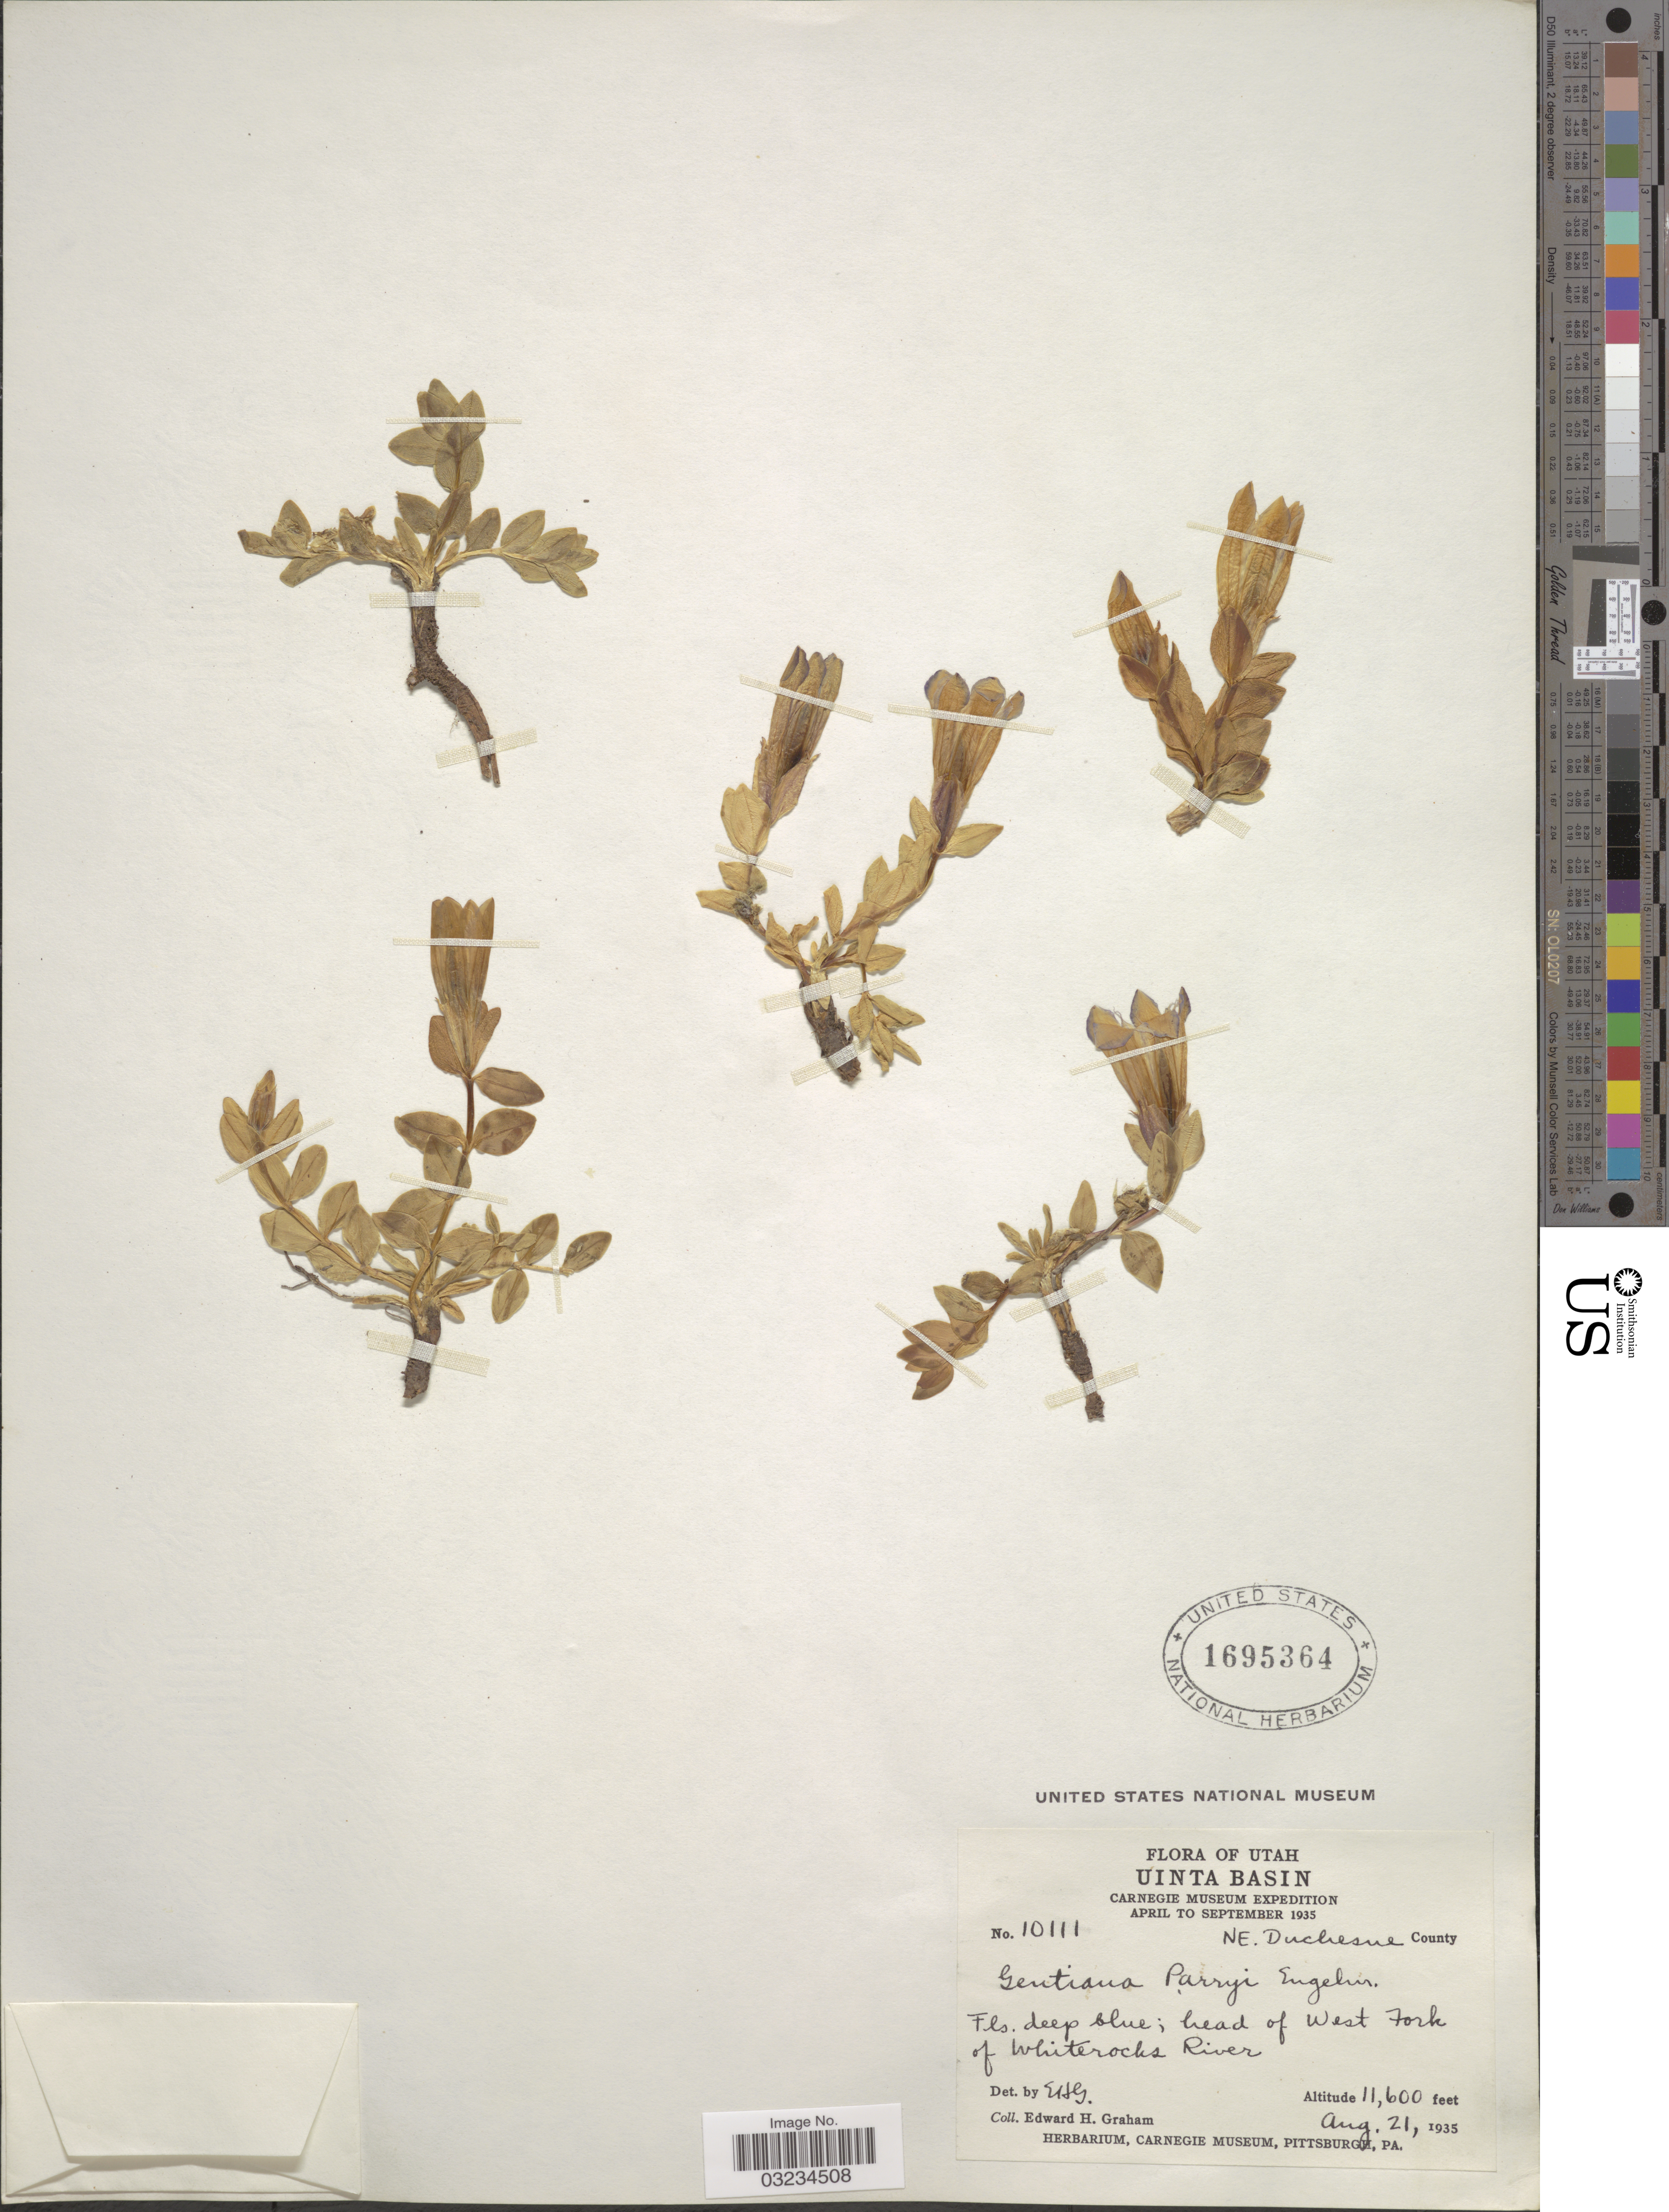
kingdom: Plantae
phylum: Tracheophyta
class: Magnoliopsida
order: Gentianales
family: Gentianaceae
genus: Gentiana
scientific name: Gentiana parryi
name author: Engelm.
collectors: E. H. Graham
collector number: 10111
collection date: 1935-08-21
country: United States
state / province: Utah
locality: Uinta Basin. NE. Duchesne County. Head of West Fork of Whiterocks River.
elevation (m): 3536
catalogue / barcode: US 1695364